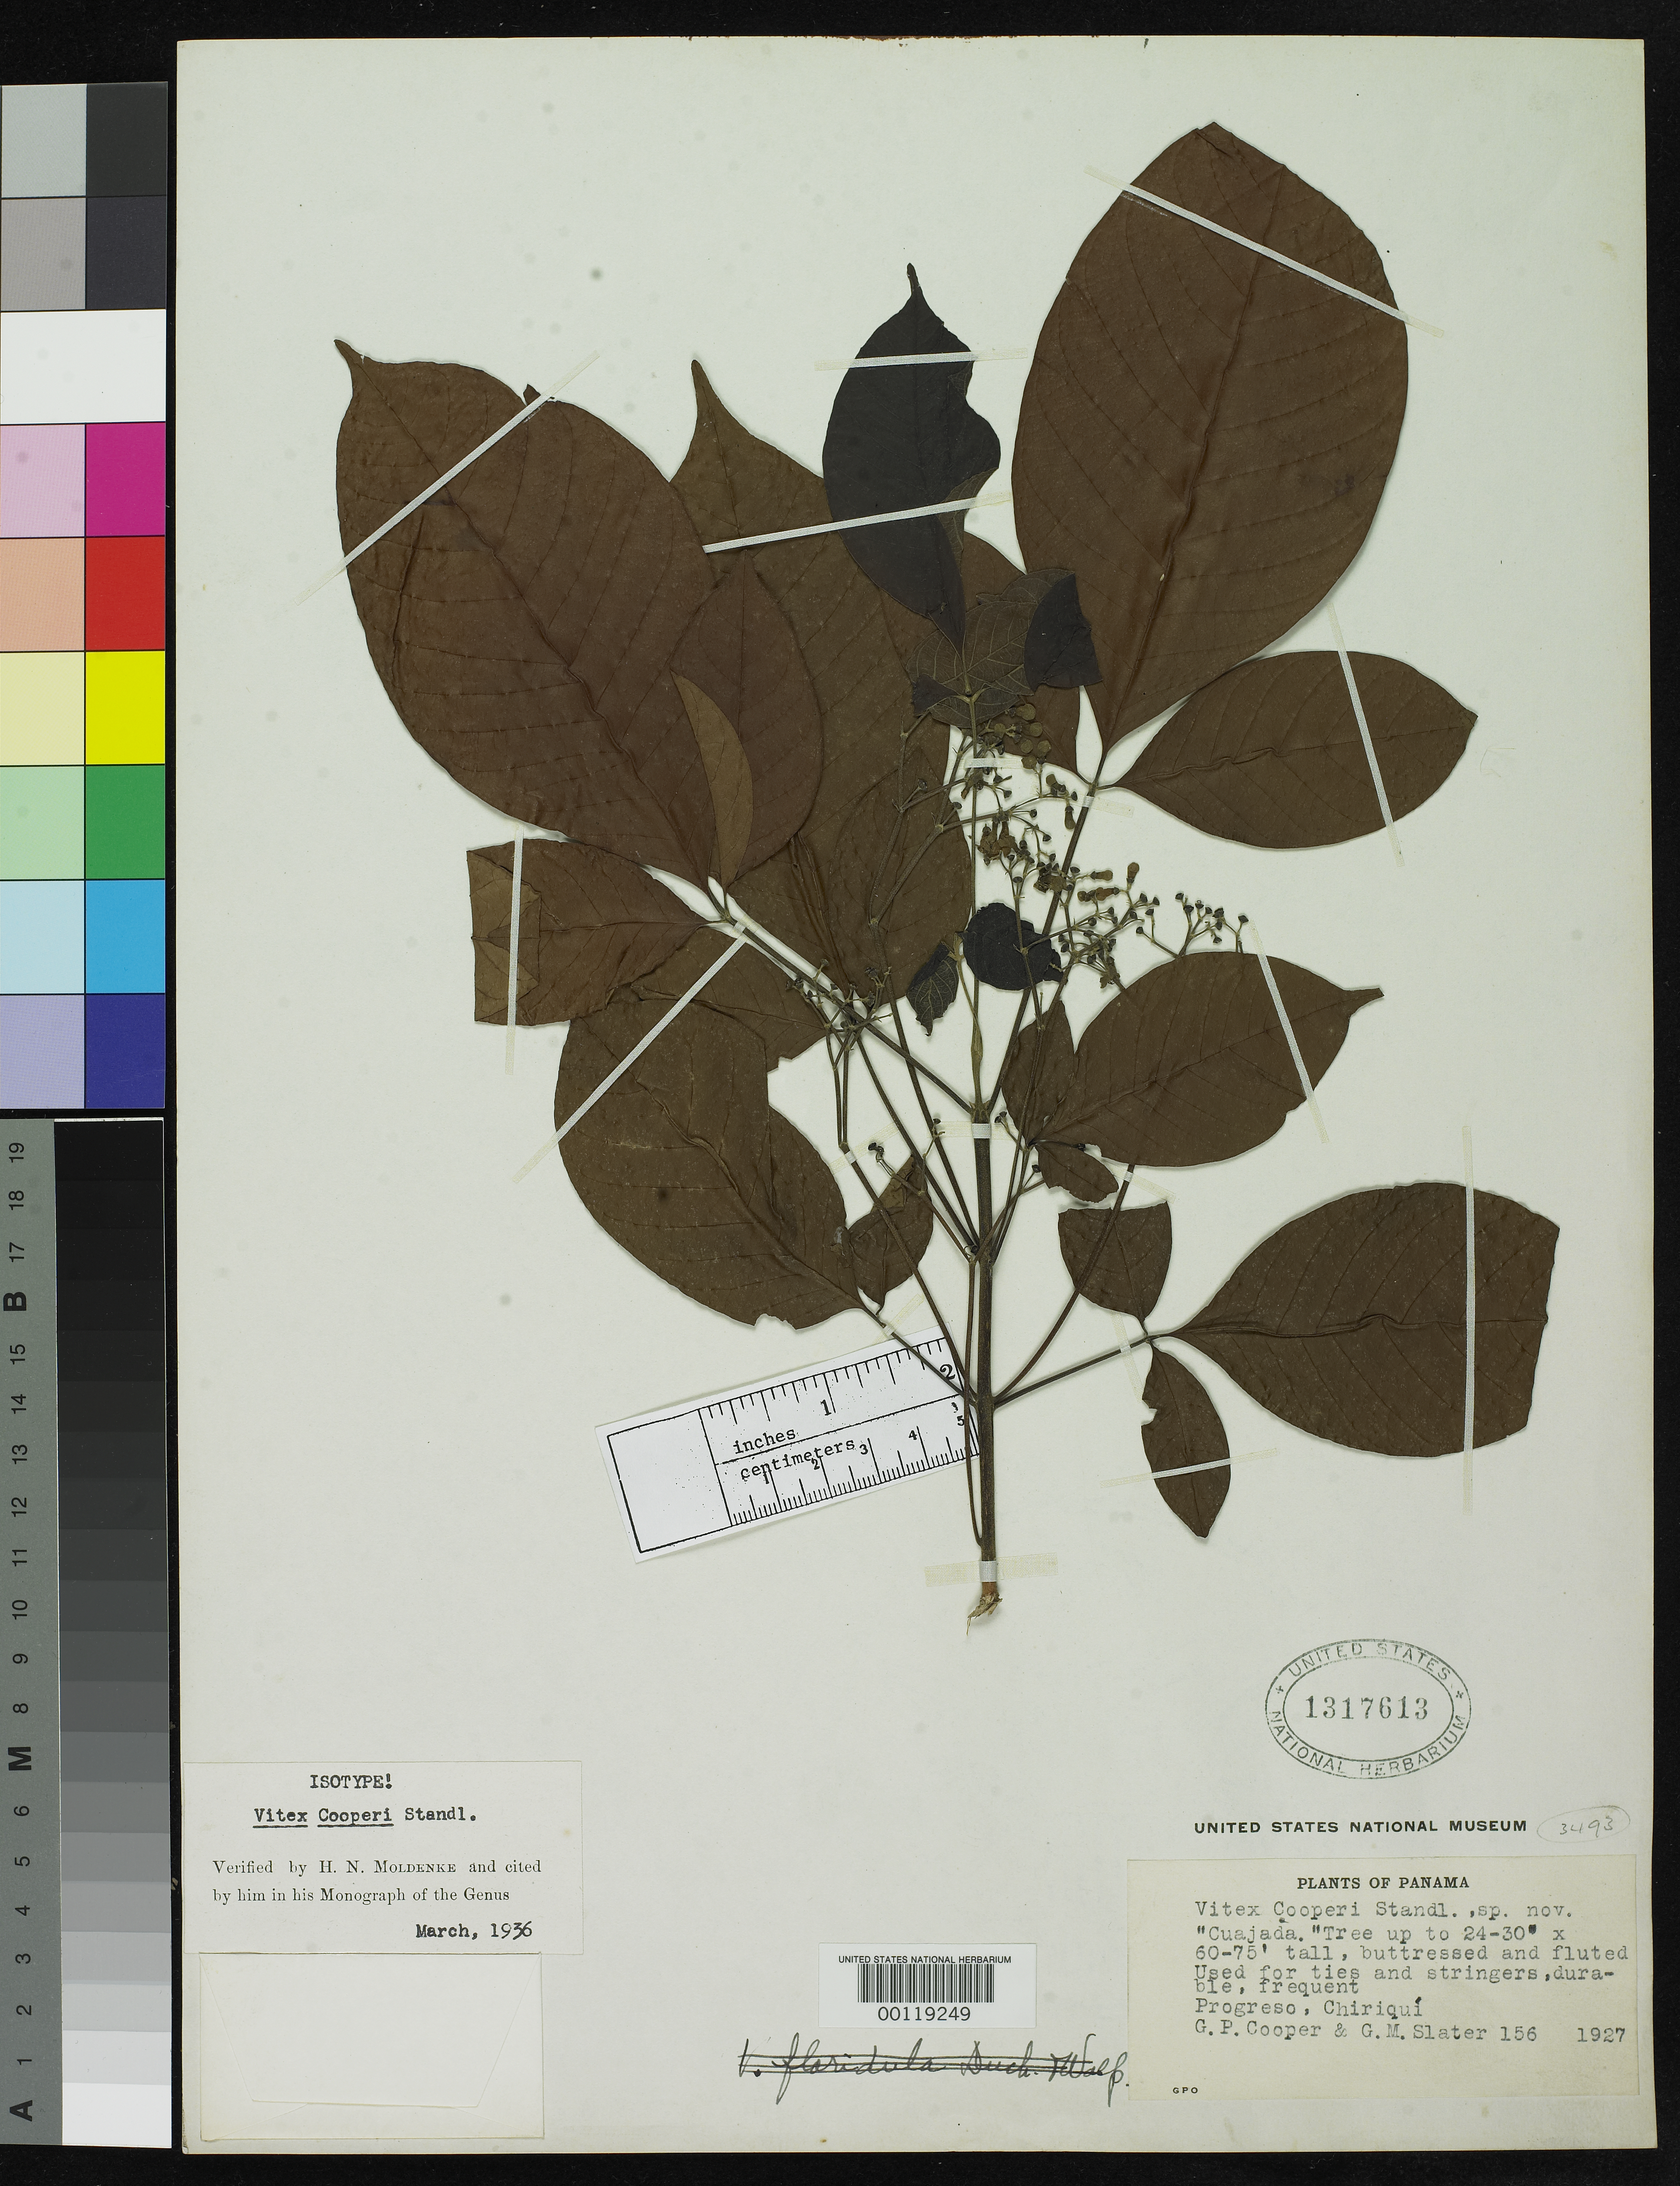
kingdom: Plantae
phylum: Tracheophyta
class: Magnoliopsida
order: Lamiales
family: Lamiaceae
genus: Vitex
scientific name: Vitex cooperi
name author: Standl.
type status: Isotype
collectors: G. Cooper & G. Slater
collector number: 156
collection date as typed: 1927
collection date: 1927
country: Panama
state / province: Chiriquí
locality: Progresso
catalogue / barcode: US 1317613